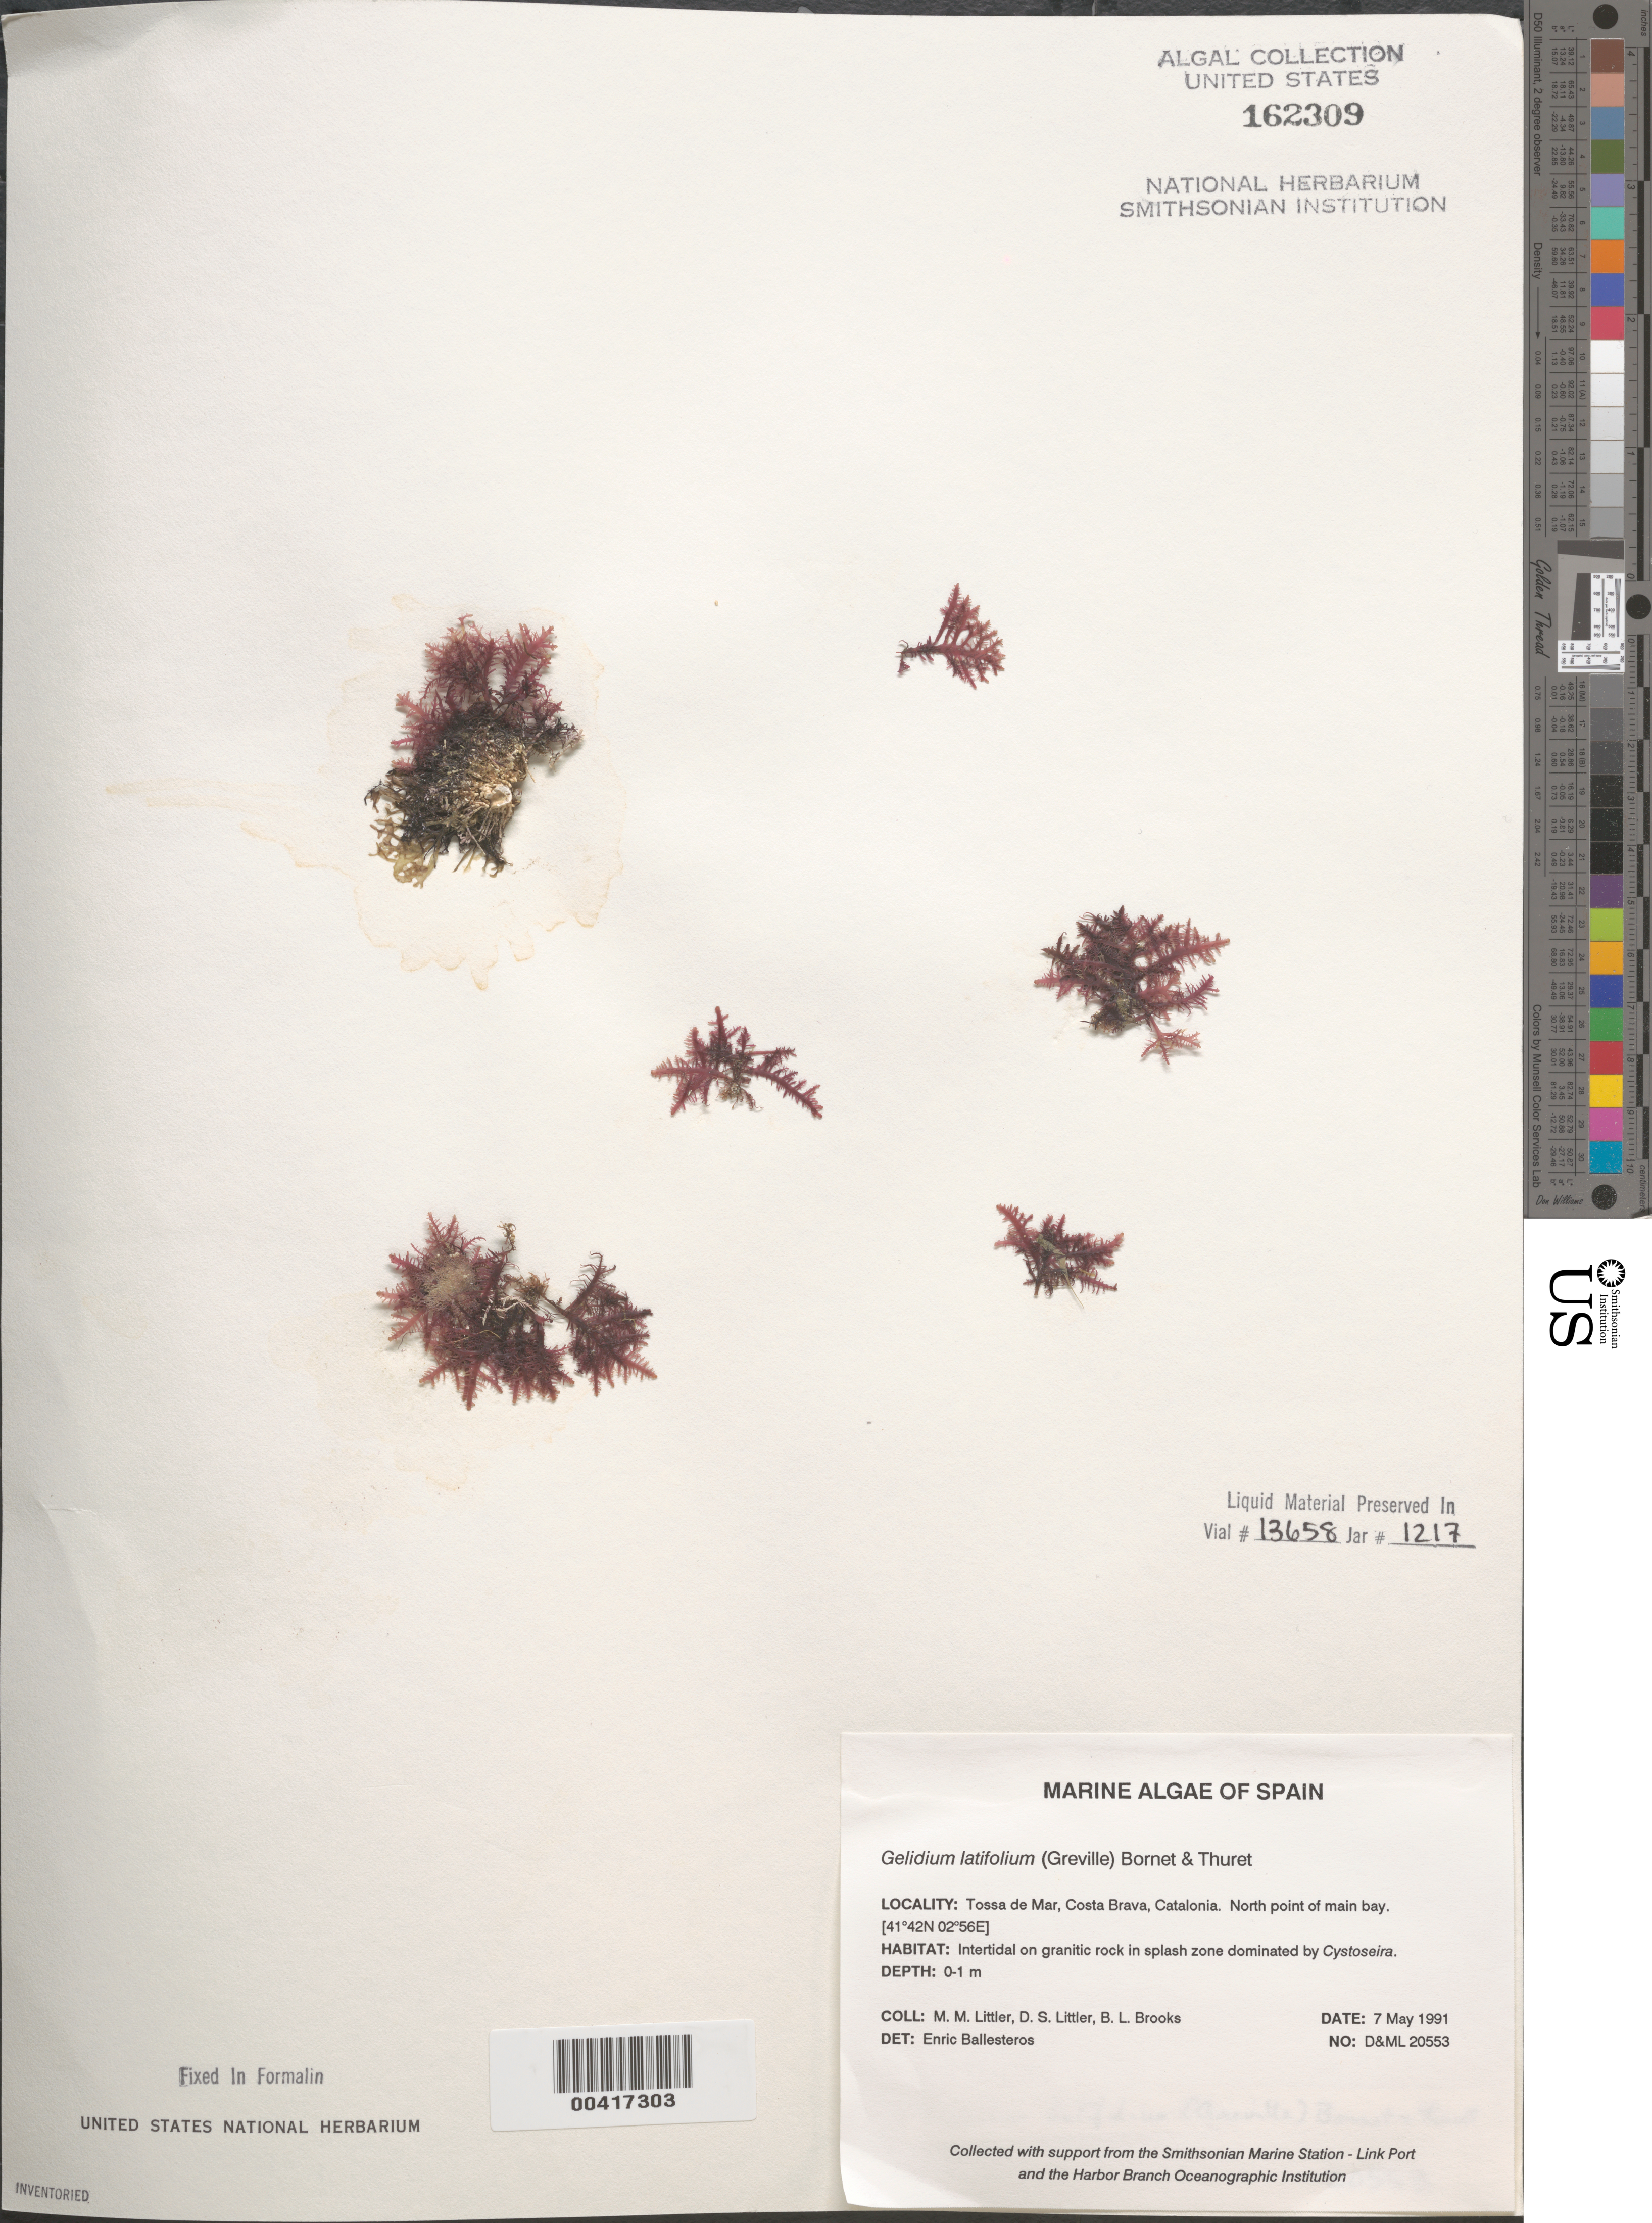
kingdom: Plantae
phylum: Rhodophyta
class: Florideophyceae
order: Gelidiales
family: Gelidiaceae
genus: Gelidium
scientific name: Gelidium spinosum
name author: (S.G. Gmel.) P.C. Silva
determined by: Algae name updating Project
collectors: M. M. Littler, D. S. Littler & B. Brooks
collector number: D&ML 20553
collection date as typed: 07 May 1991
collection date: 1991-05-07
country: Spain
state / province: Catalunya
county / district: Girona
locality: Tossa de mar, costa brava, catalonia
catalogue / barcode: US 162309